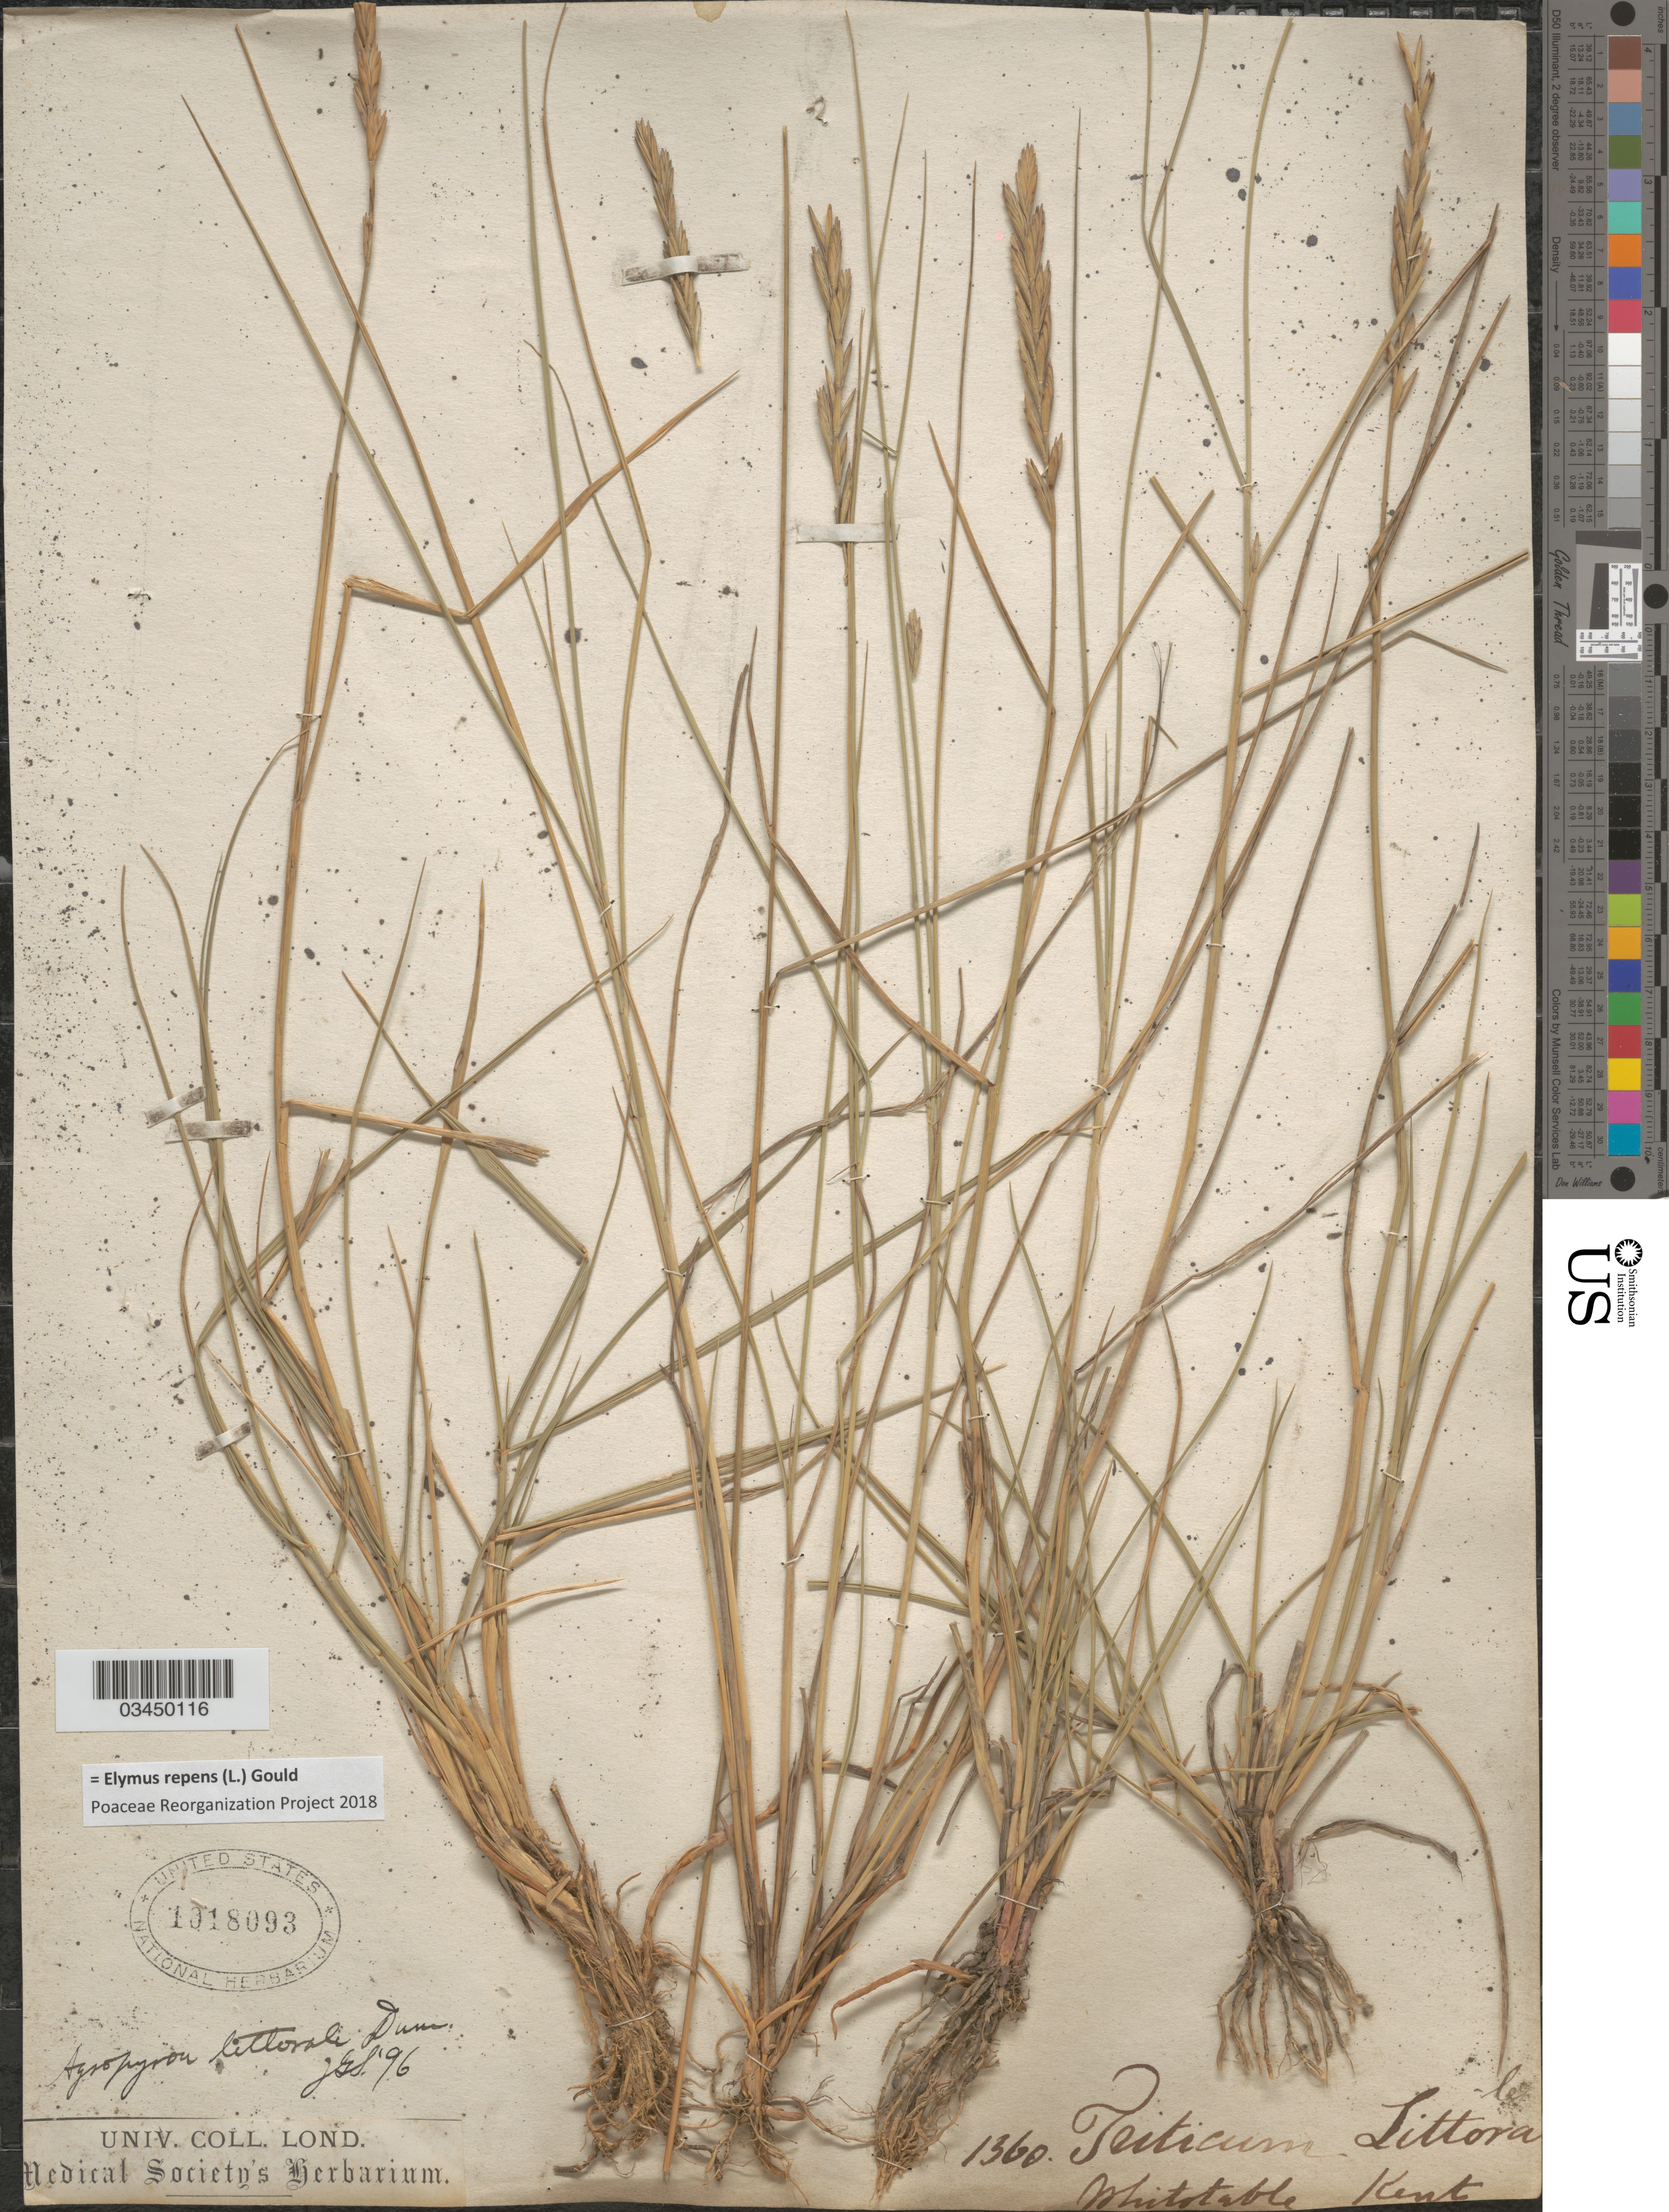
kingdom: Plantae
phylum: Tracheophyta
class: Liliopsida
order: Poales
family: Poaceae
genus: Elymus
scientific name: Elymus repens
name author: (L.) Gould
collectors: ex herb. Univ. Coll. Lond. Medical Society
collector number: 1360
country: United Kingdom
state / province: England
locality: Whitstable Kent.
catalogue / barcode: US 1018093